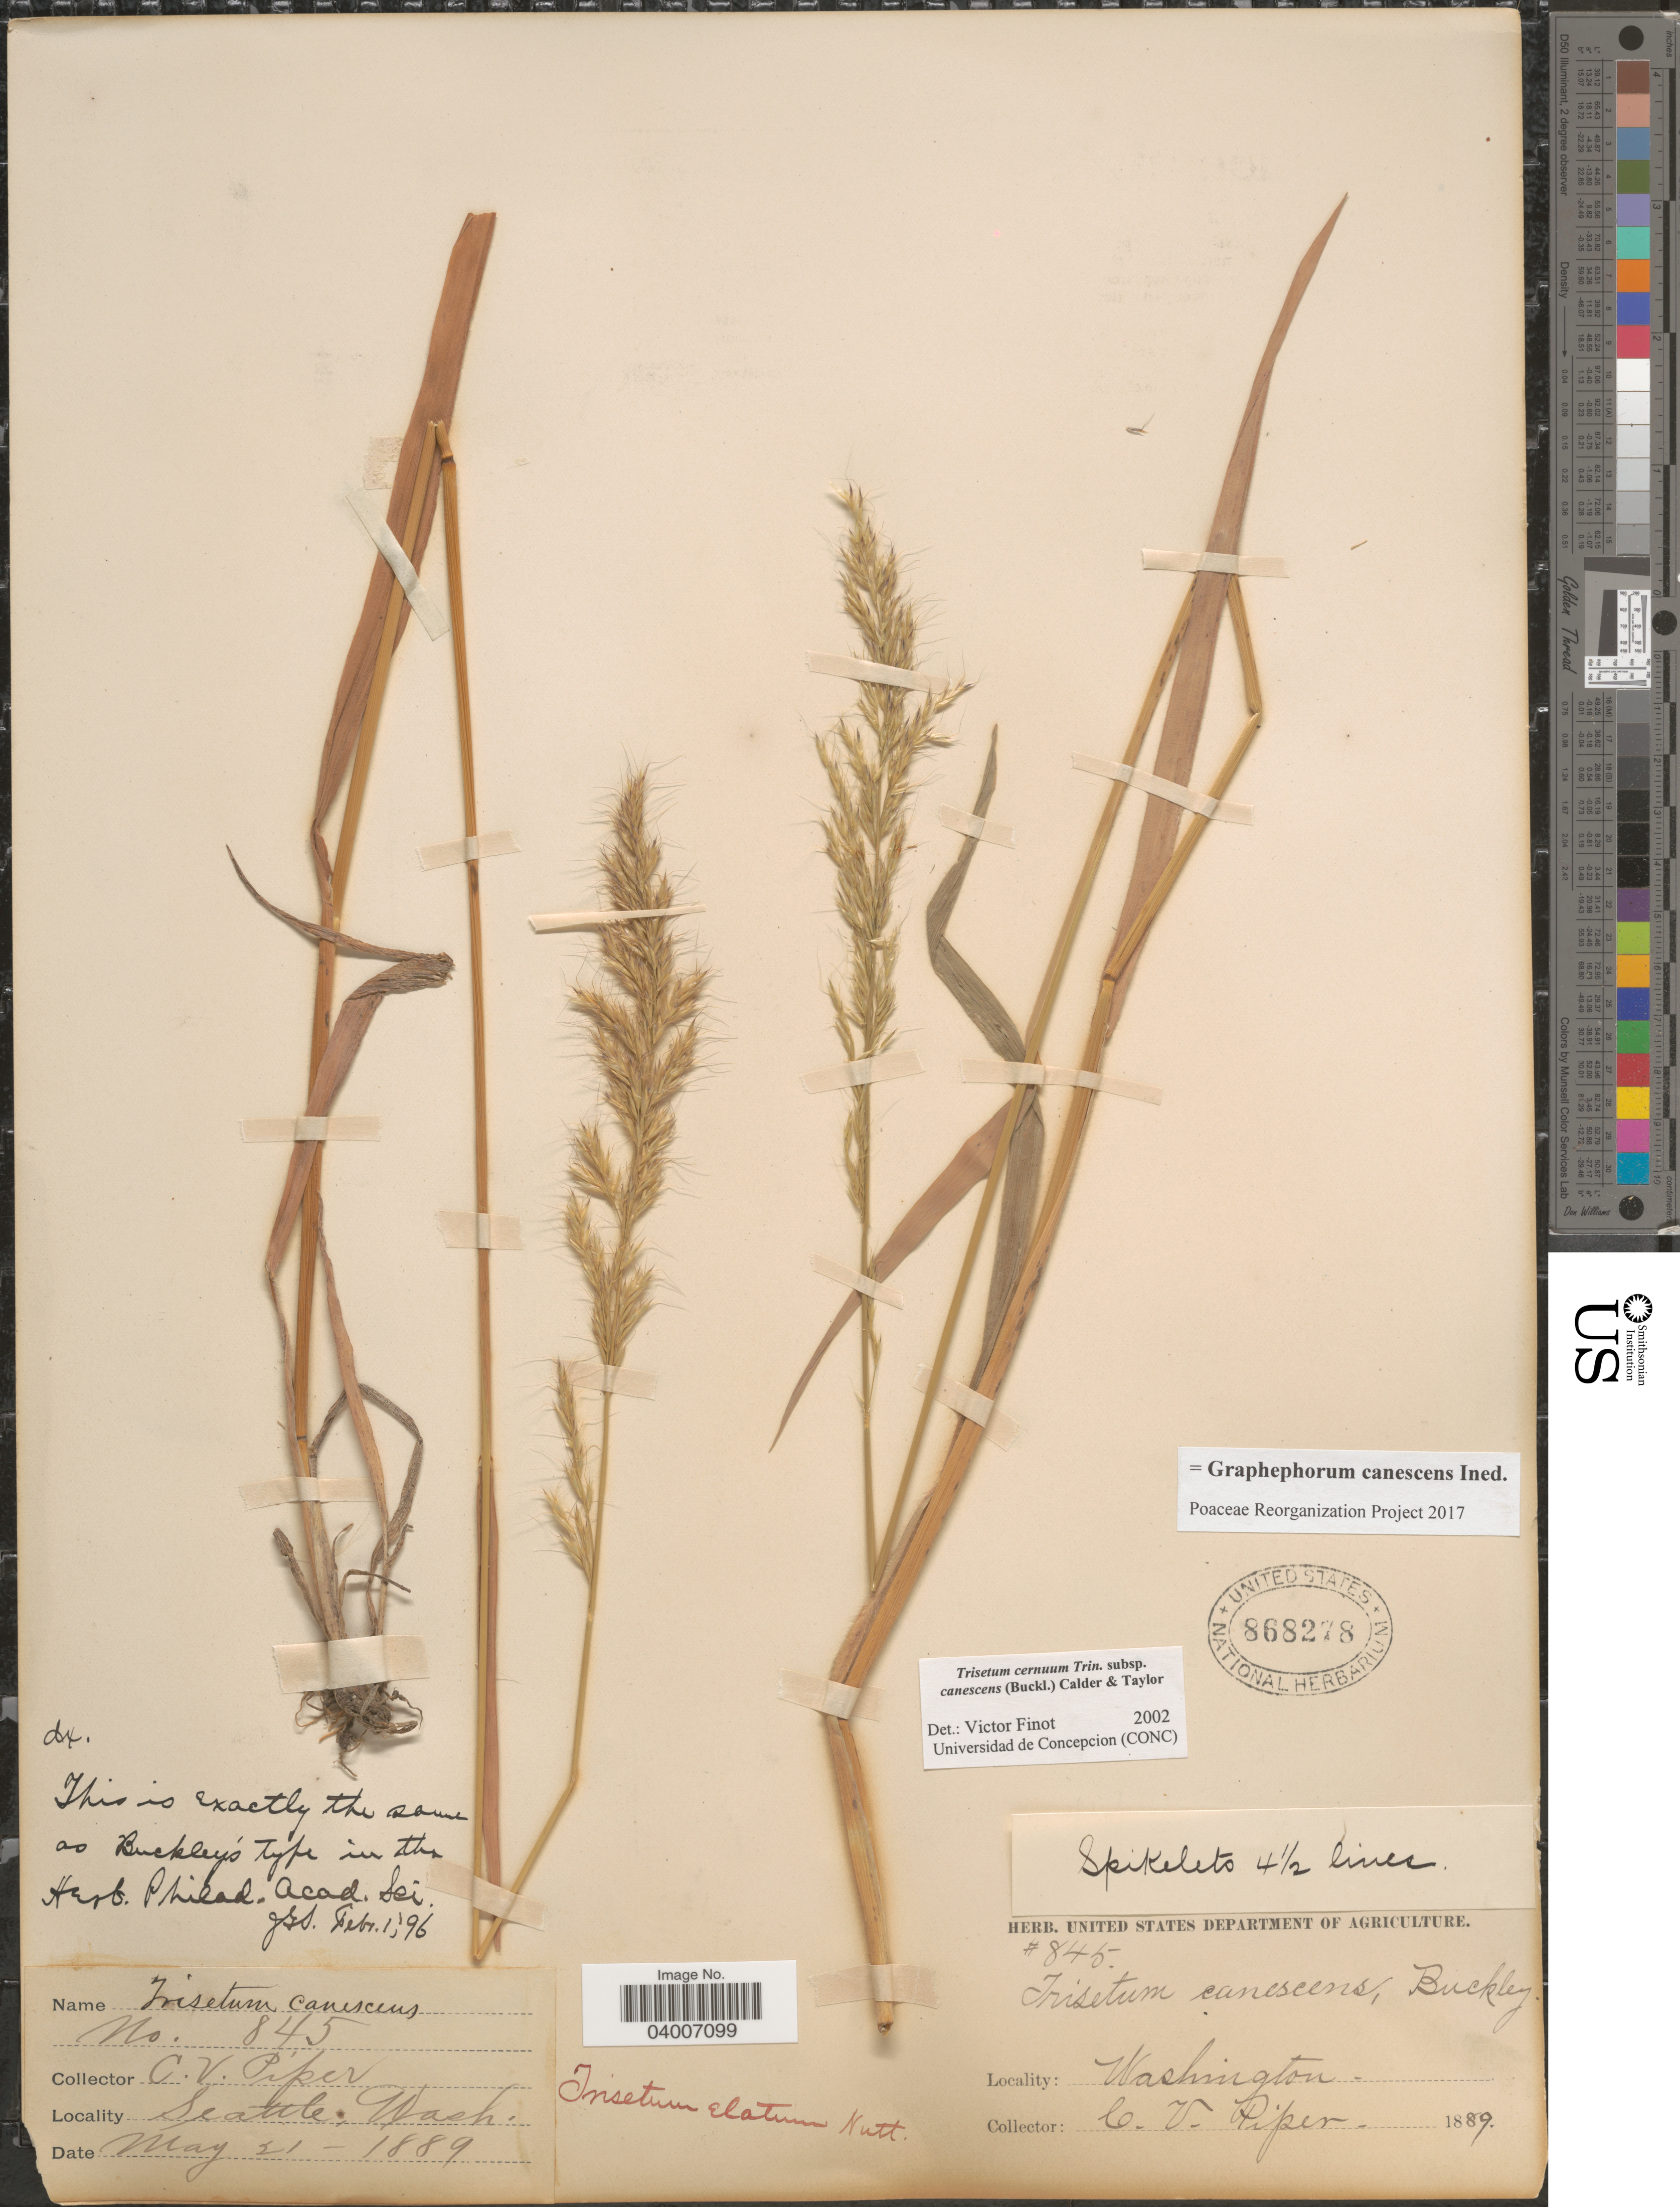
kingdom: Plantae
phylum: Tracheophyta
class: Liliopsida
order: Poales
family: Poaceae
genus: Graphephorum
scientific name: Graphephorum canescens ined.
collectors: C. V. Piper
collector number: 845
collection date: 1889-05-21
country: United States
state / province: Washington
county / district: King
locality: Seattle.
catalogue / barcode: US 868278